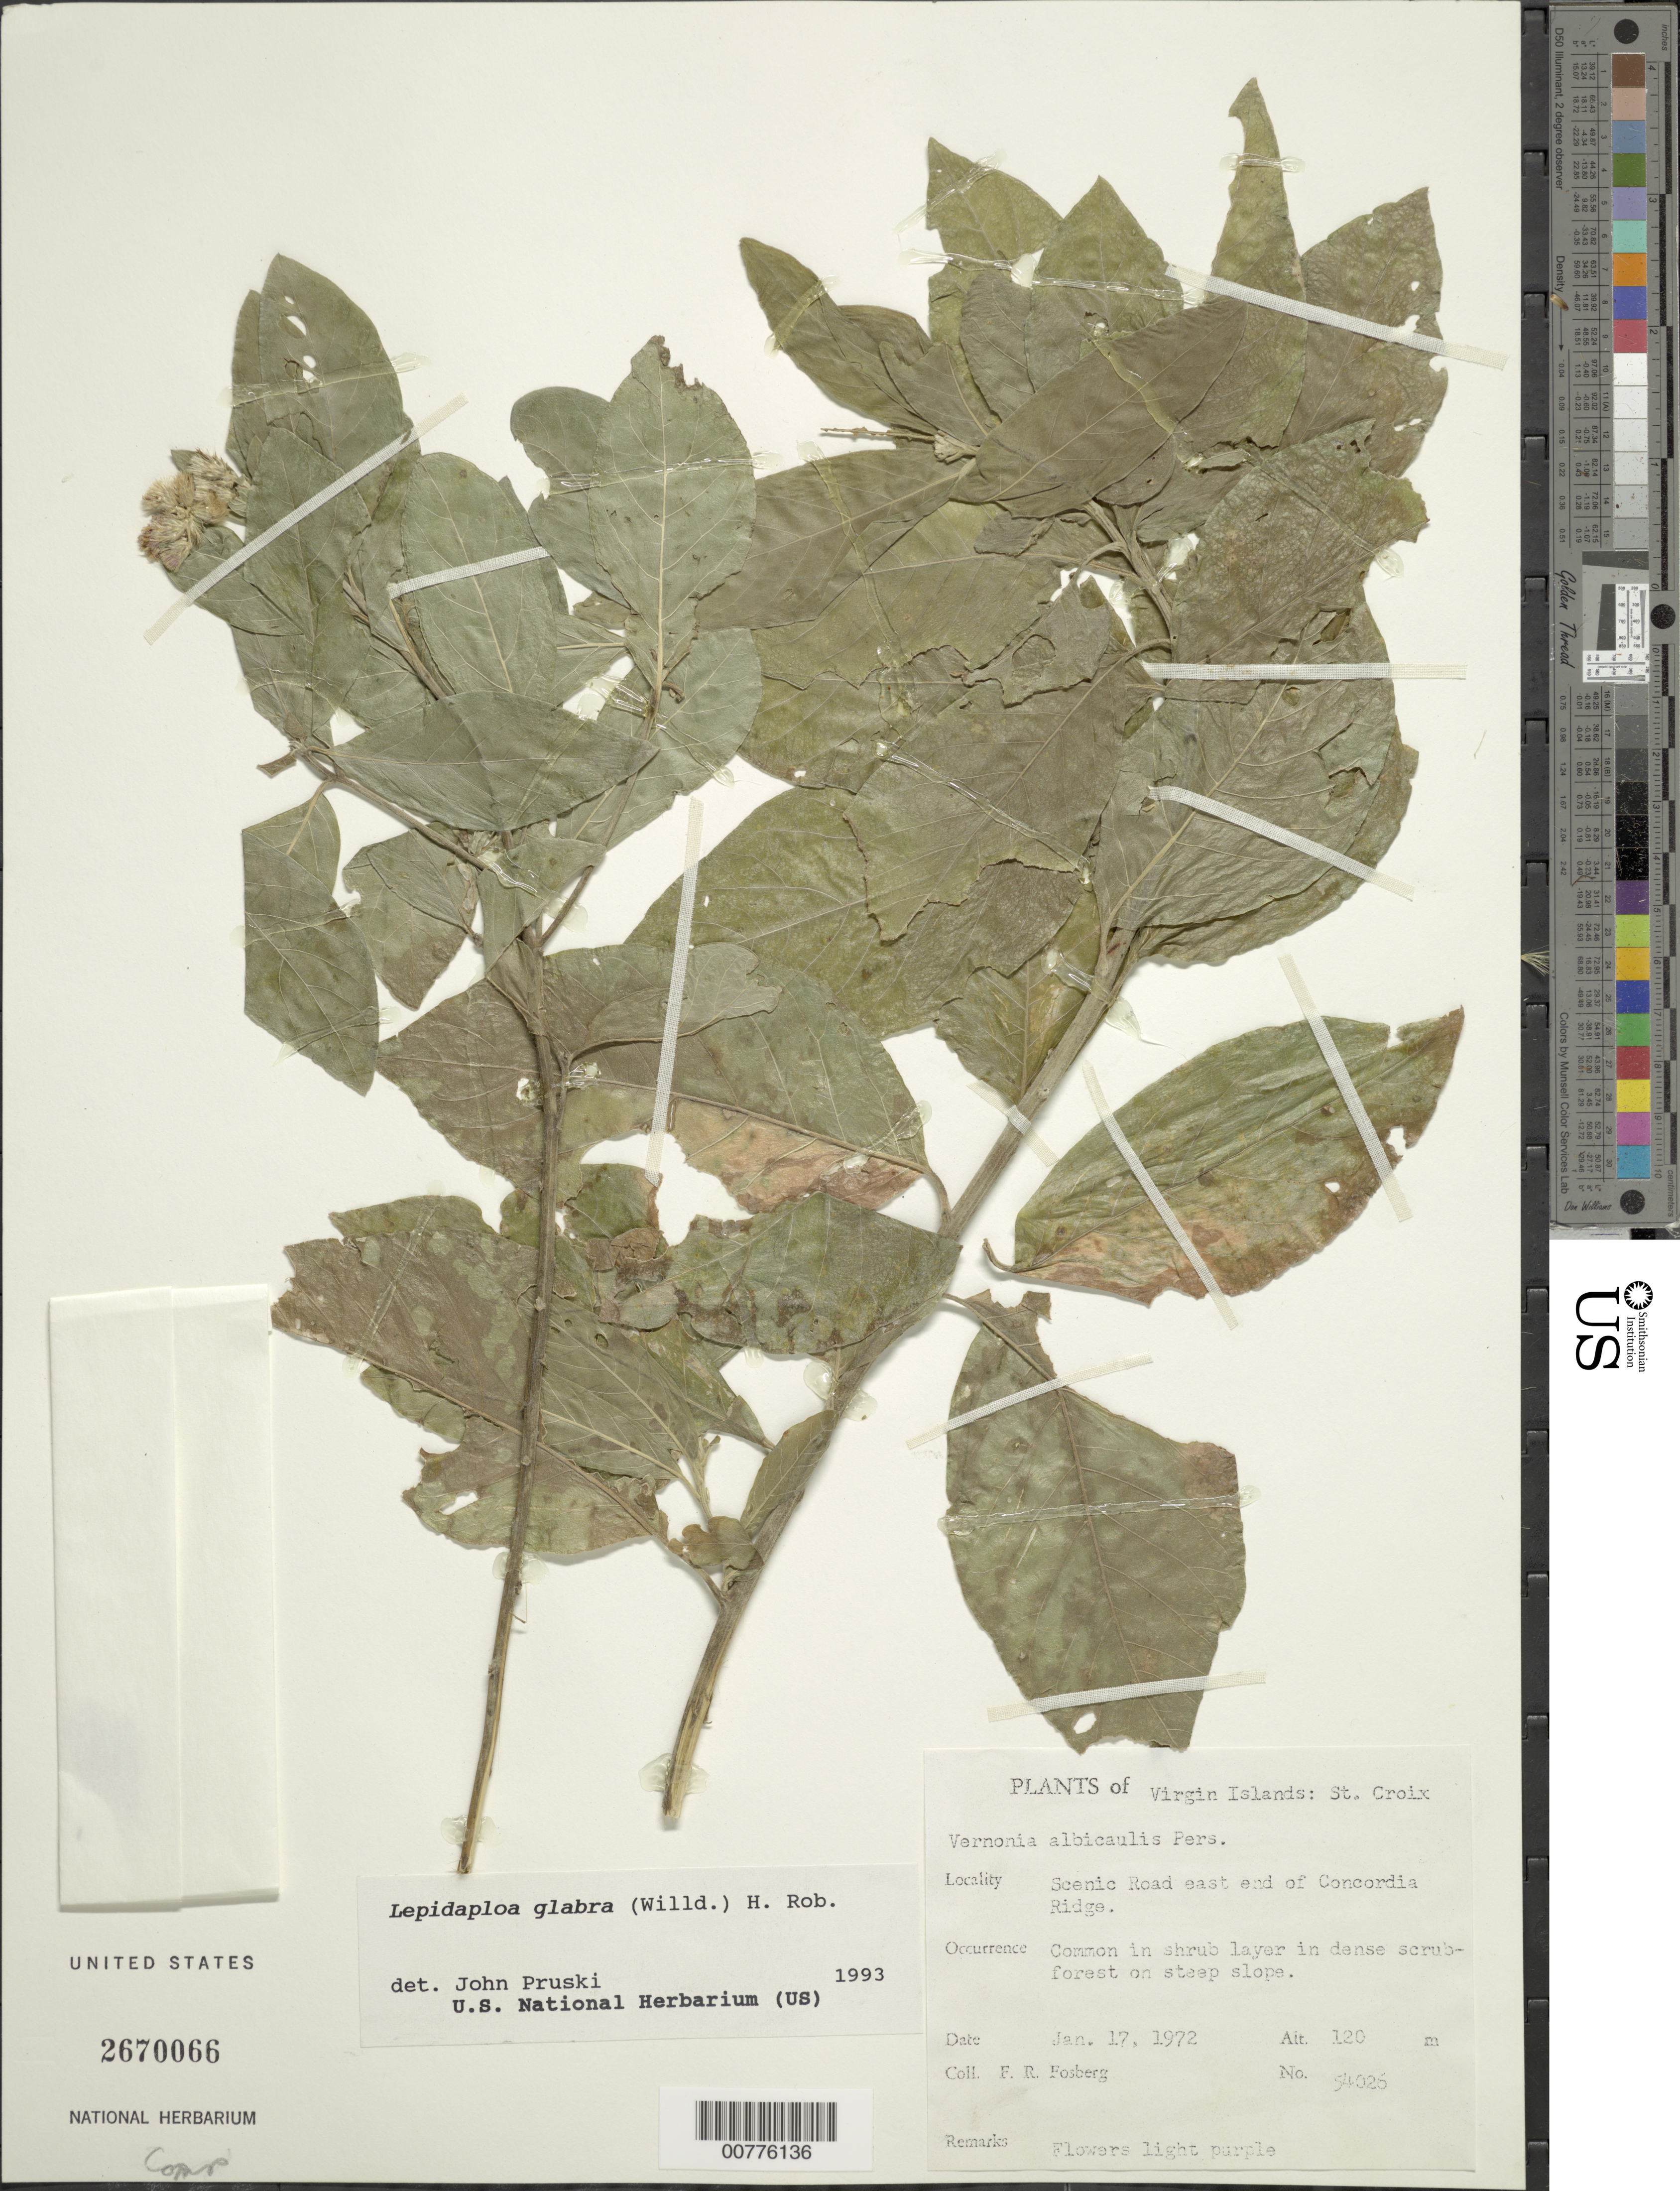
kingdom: Plantae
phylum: Tracheophyta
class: Magnoliopsida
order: Asterales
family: Asteraceae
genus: Lepidaploa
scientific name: Lepidaploa glabra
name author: (Willd.) H. Rob.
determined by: Pruski, J. F.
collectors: F. R. Fosberg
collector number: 54026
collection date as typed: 17 Jan 1972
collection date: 1972-01-17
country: U.S. Virgin Islands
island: St. Croix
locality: Scenic Road east end of Concordia Ridge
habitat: Common in shrub layer in dense scrub forest on steep slope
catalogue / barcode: US 2670066